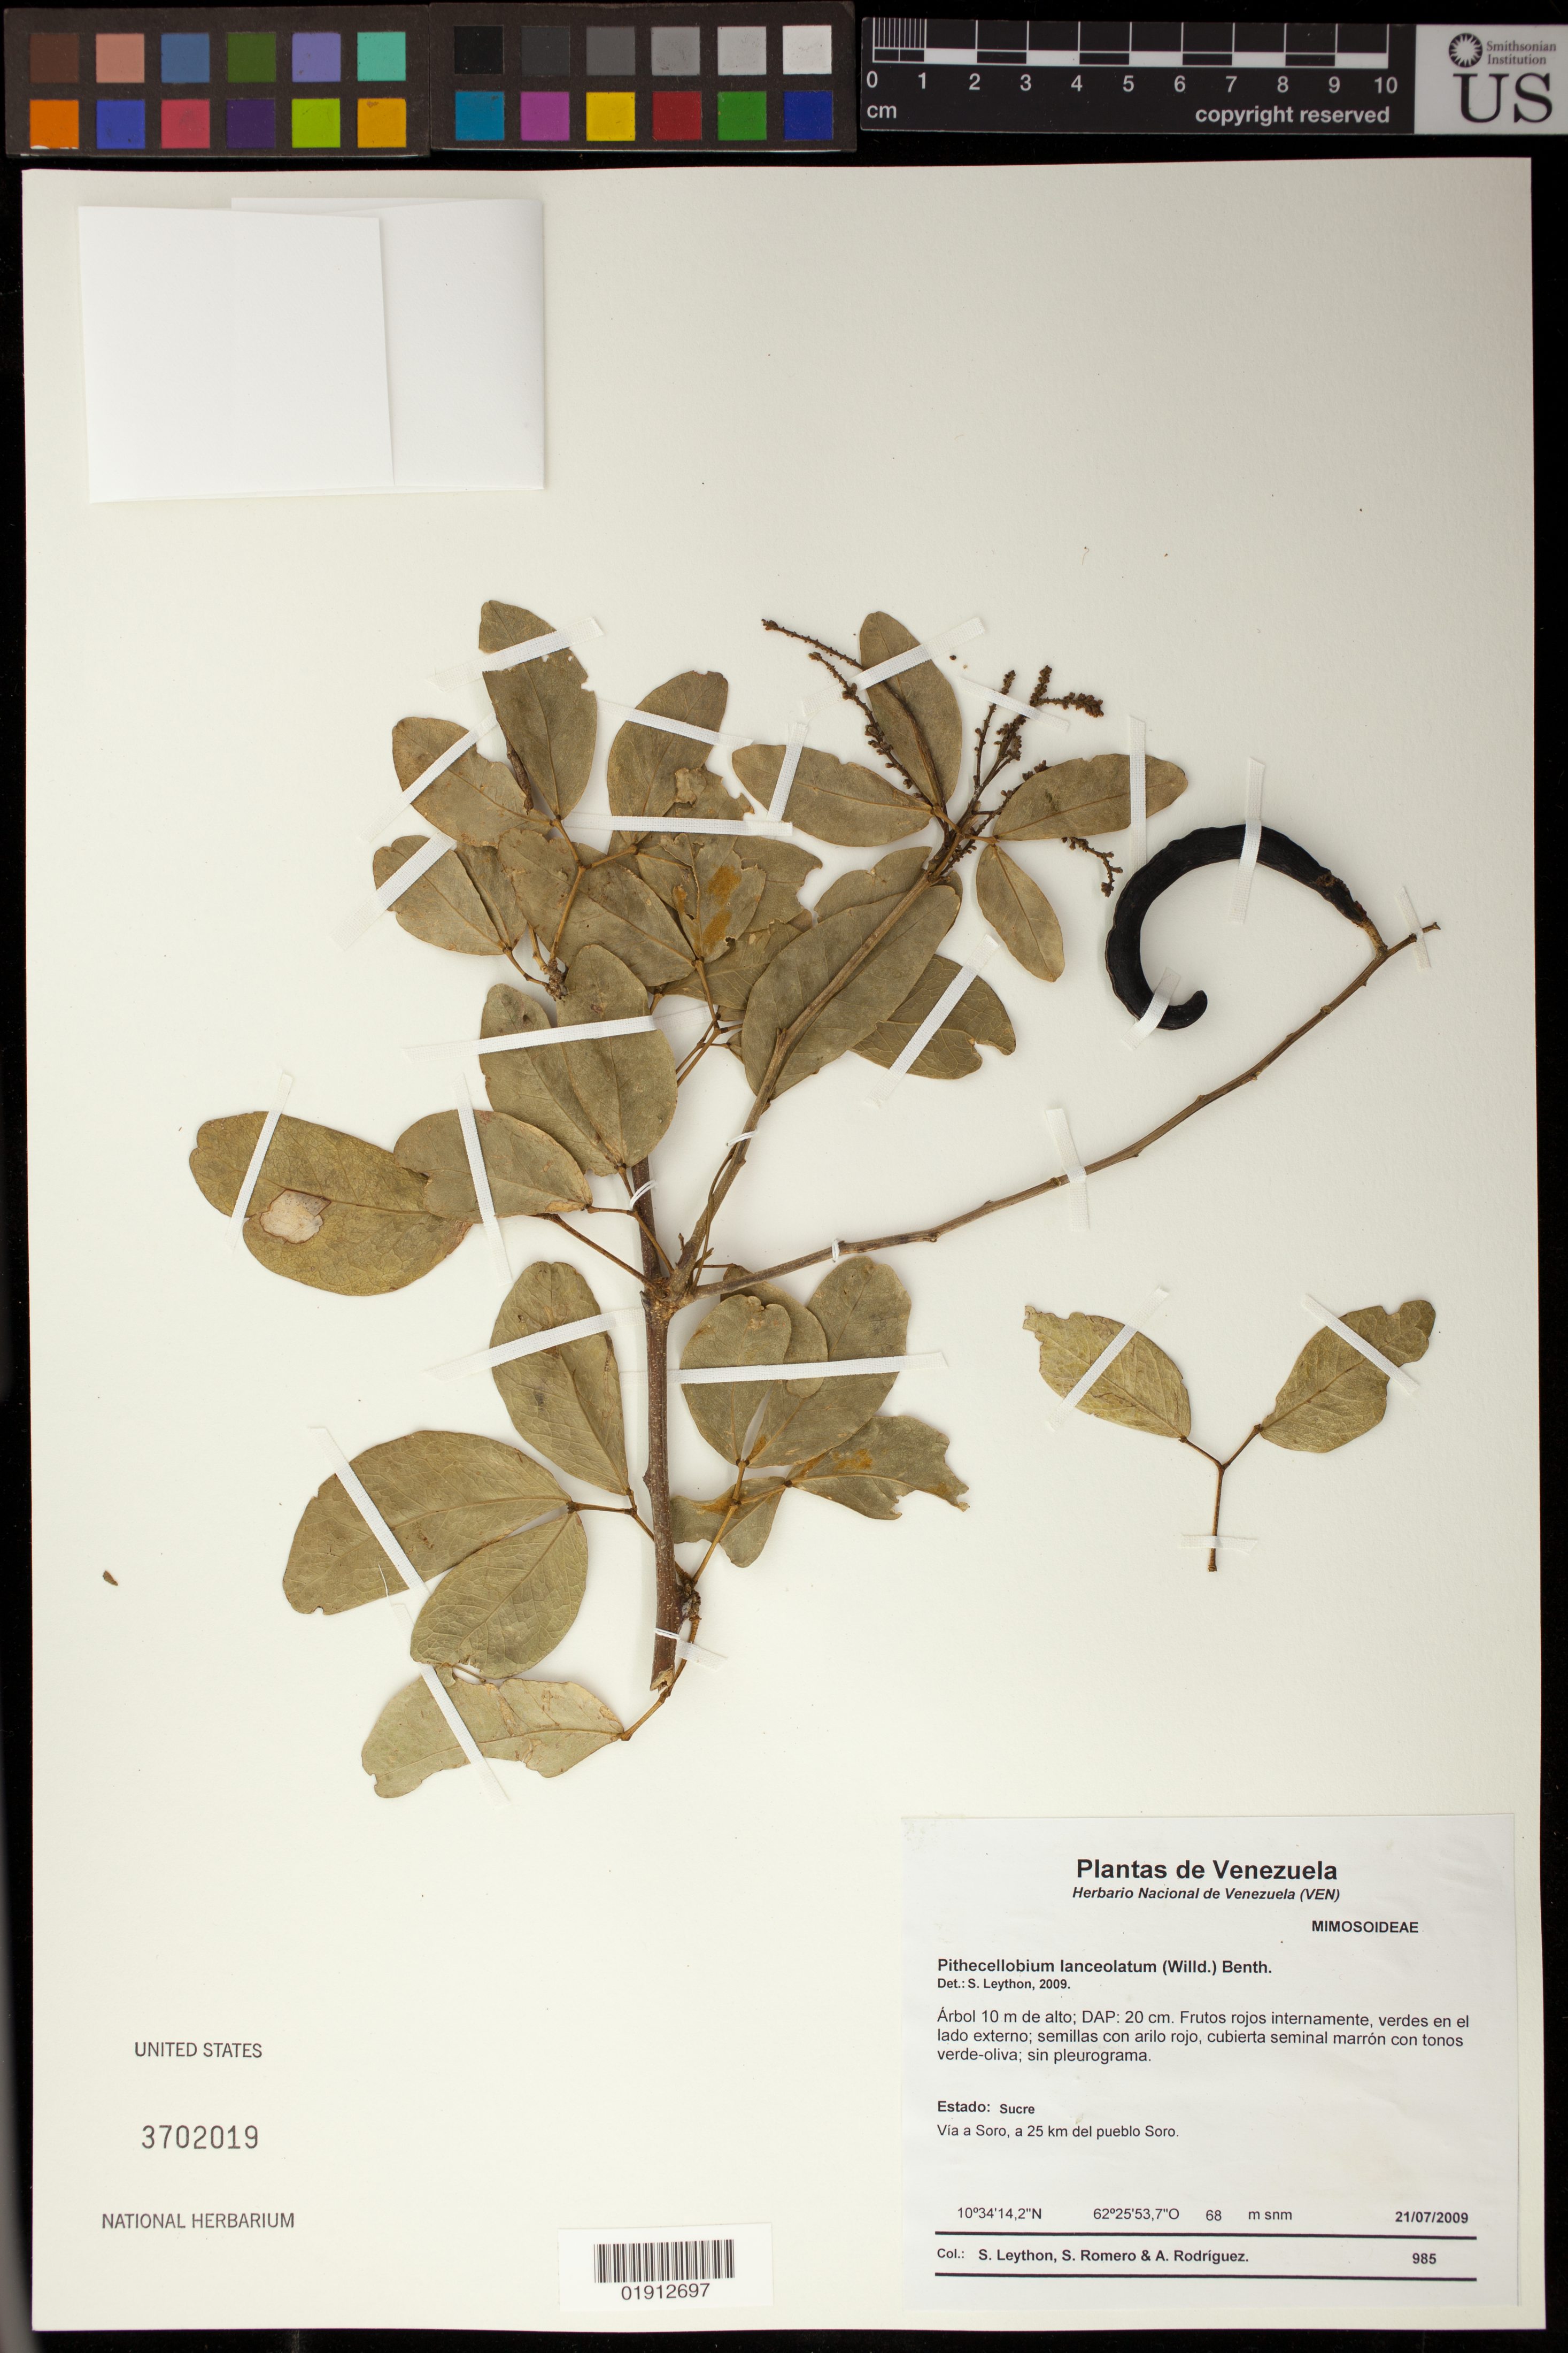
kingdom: Plantae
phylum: Tracheophyta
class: Magnoliopsida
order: Fabales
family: Fabaceae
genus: Pithecellobium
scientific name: Pithecellobium lanceolatum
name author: (Humb. & Bonpl. ex Willd.) Benth.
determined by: Leython, S.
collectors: S. Leython, S. Romero & A. Rodríguez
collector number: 985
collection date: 2009-07-21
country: Venezuela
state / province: Sucre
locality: Vio a Soro, a 25 km del pueblo Soro.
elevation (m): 68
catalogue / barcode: US 3702019